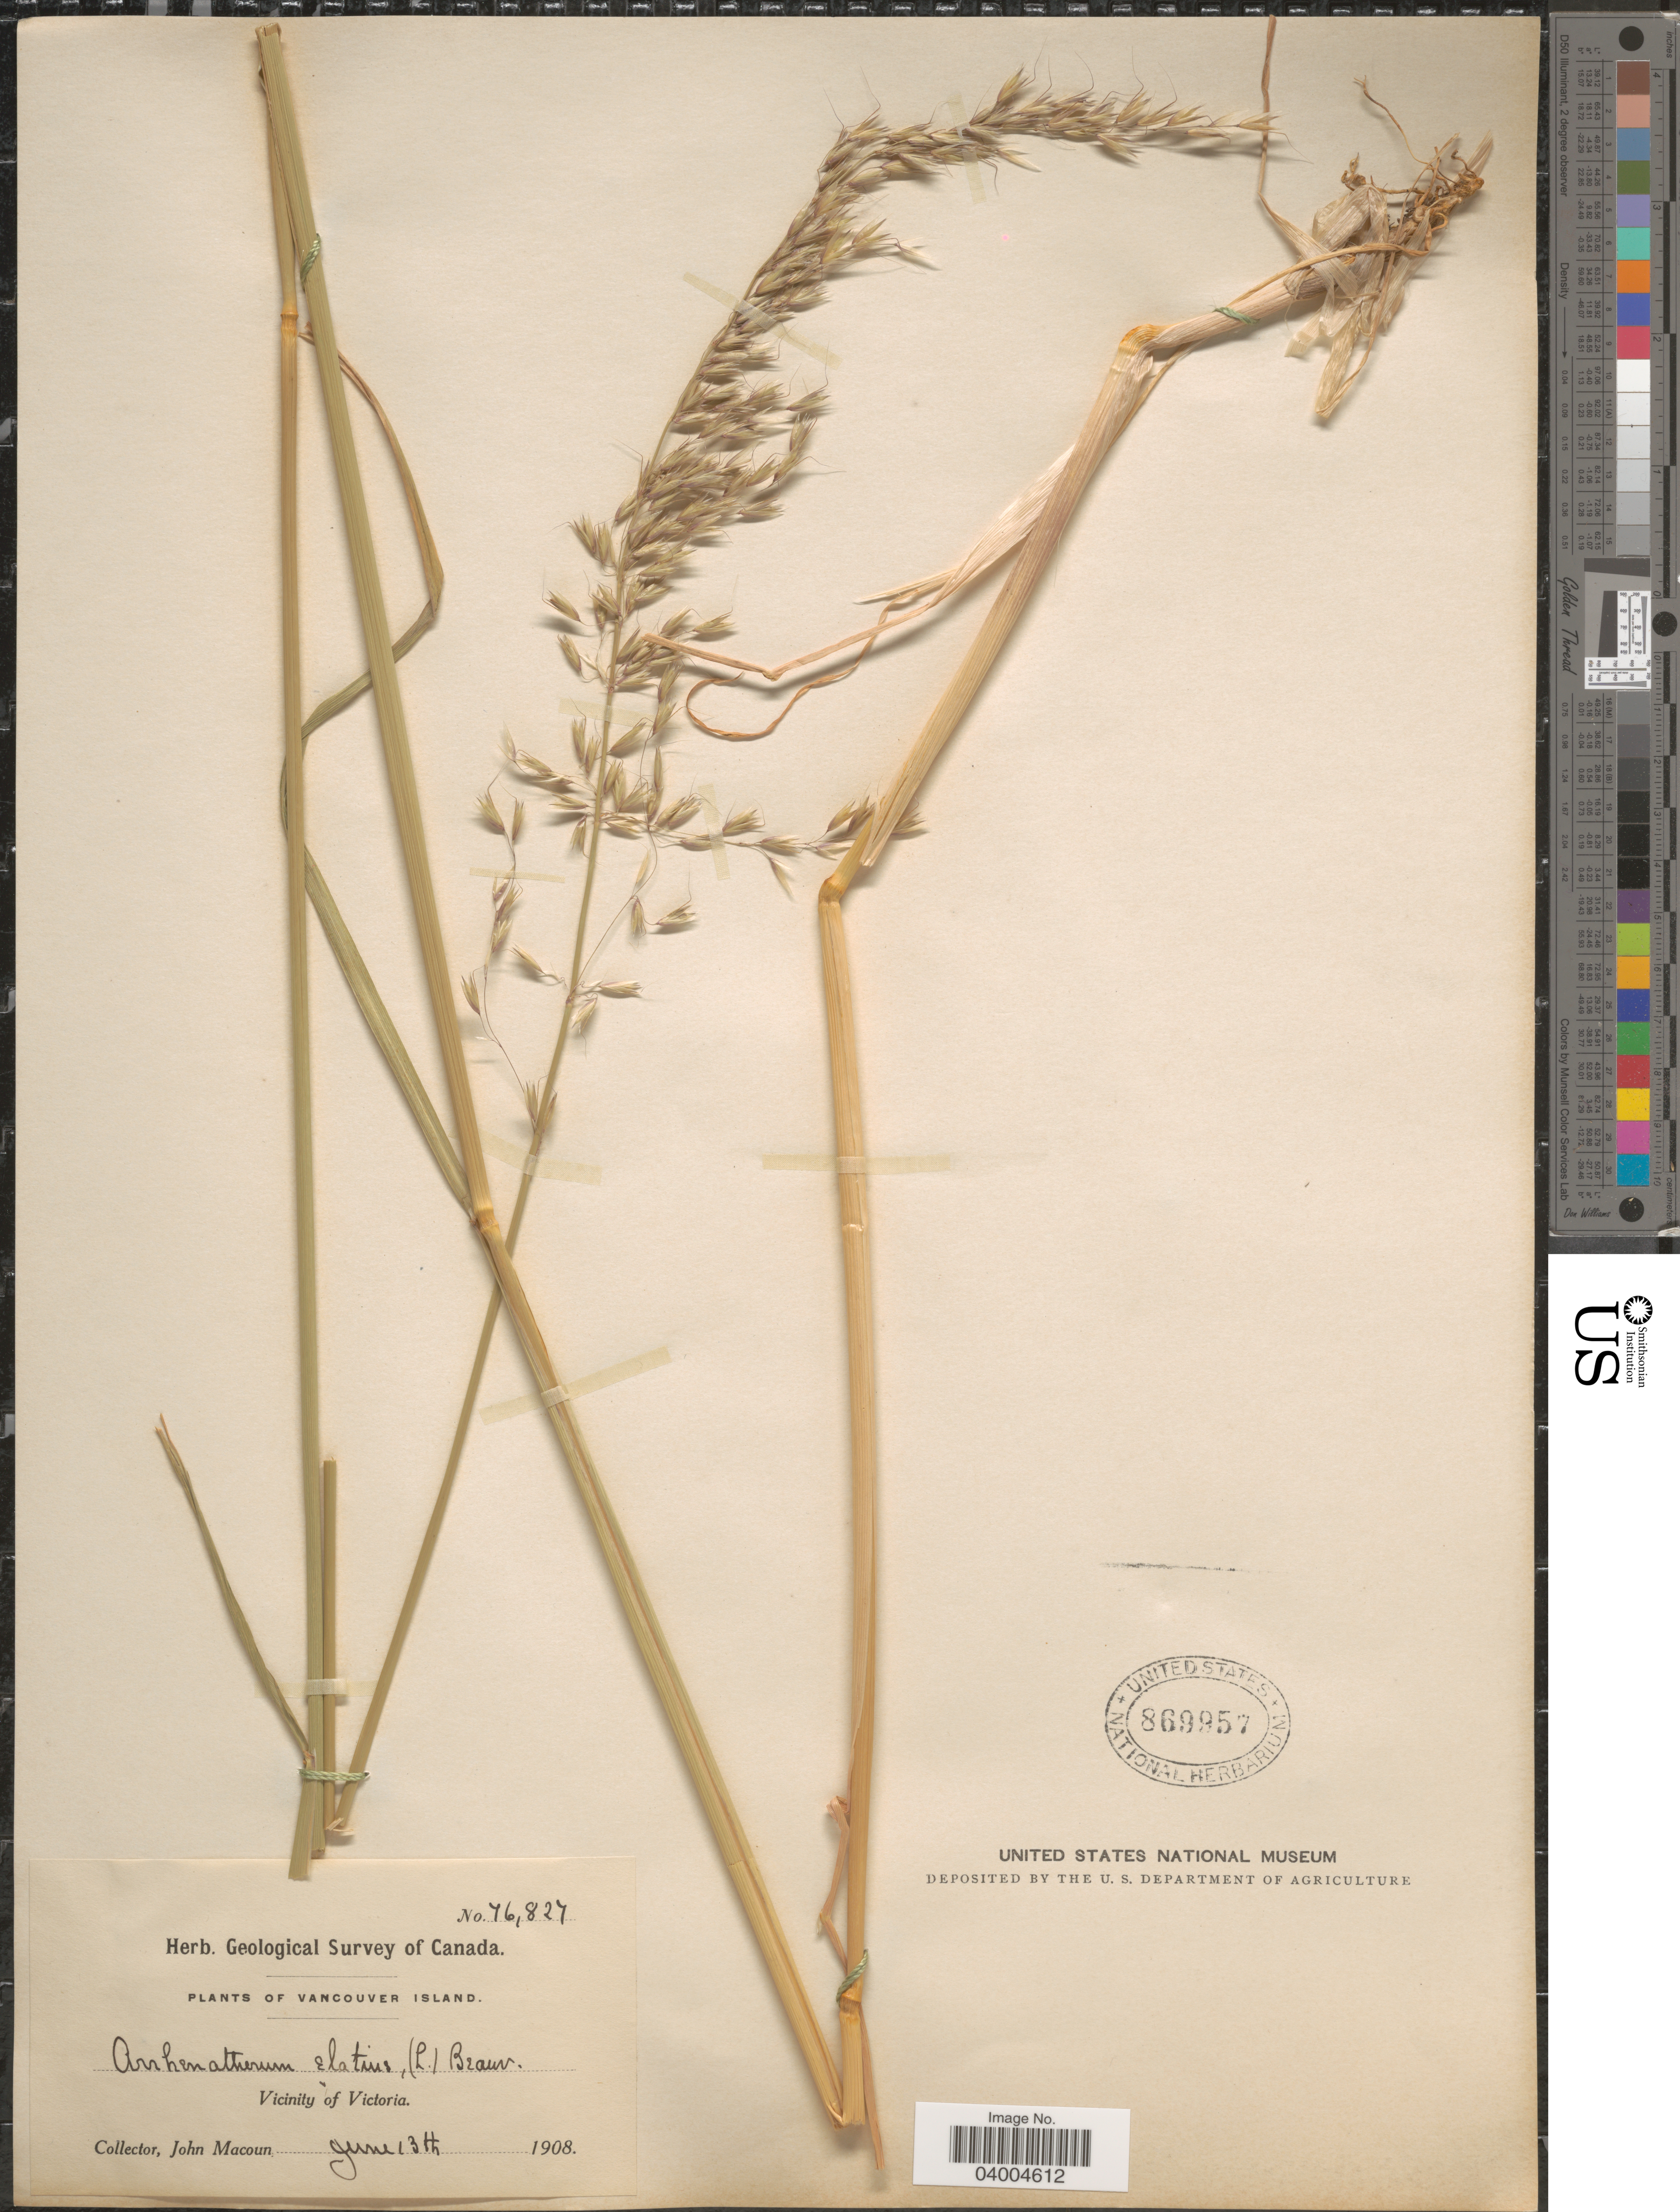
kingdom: Plantae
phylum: Tracheophyta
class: Liliopsida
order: Poales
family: Poaceae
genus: Arrhenatherum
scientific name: Arrhenatherum elatius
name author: (L.) J. Presl & C. Presl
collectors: J. Macoun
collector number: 76827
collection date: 1908-06-13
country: Canada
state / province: British Columbia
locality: Vancouver Island. Vicinity of Victoria.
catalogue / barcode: US 869957